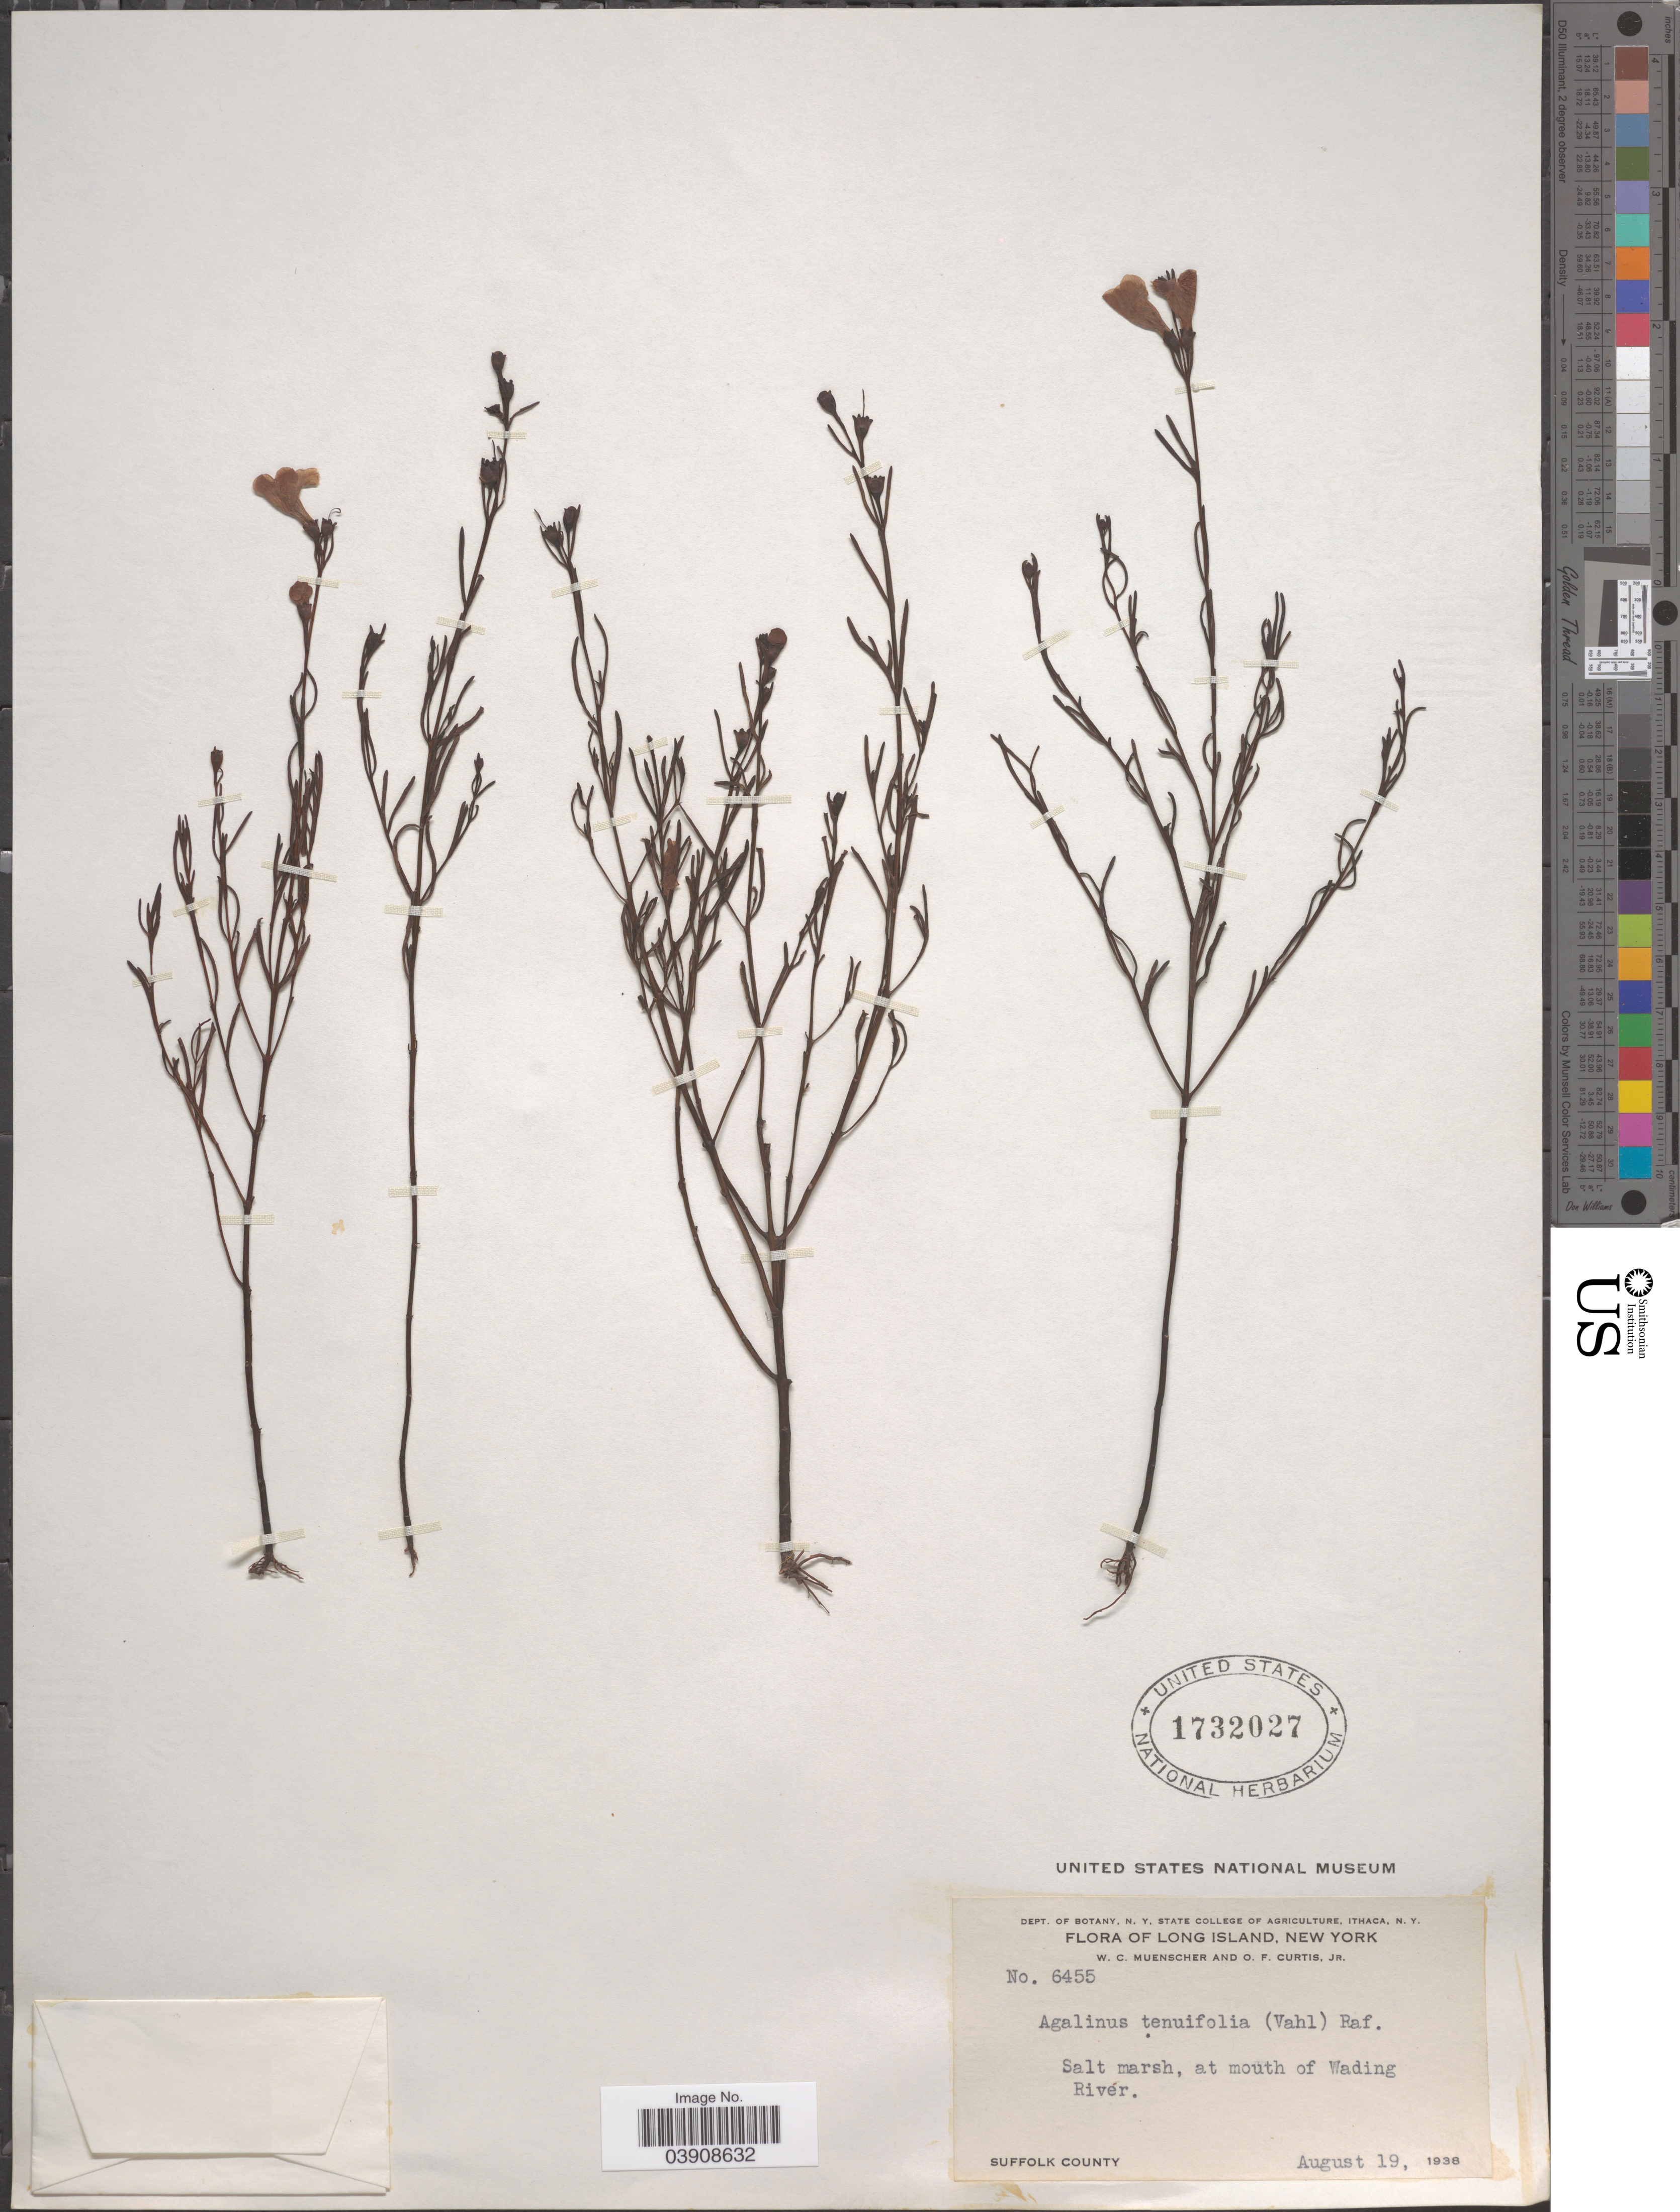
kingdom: Plantae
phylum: Tracheophyta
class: Magnoliopsida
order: Lamiales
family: Orobanchaceae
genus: Agalinis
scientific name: Agalinis tenuifolia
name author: (Vahl) Raf.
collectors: W. Muenscher & O. Curtis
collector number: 6455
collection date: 1938-08-19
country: United States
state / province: New York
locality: Long Island. At mouth of Wading River. Suffolk County.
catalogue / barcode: US 1732027